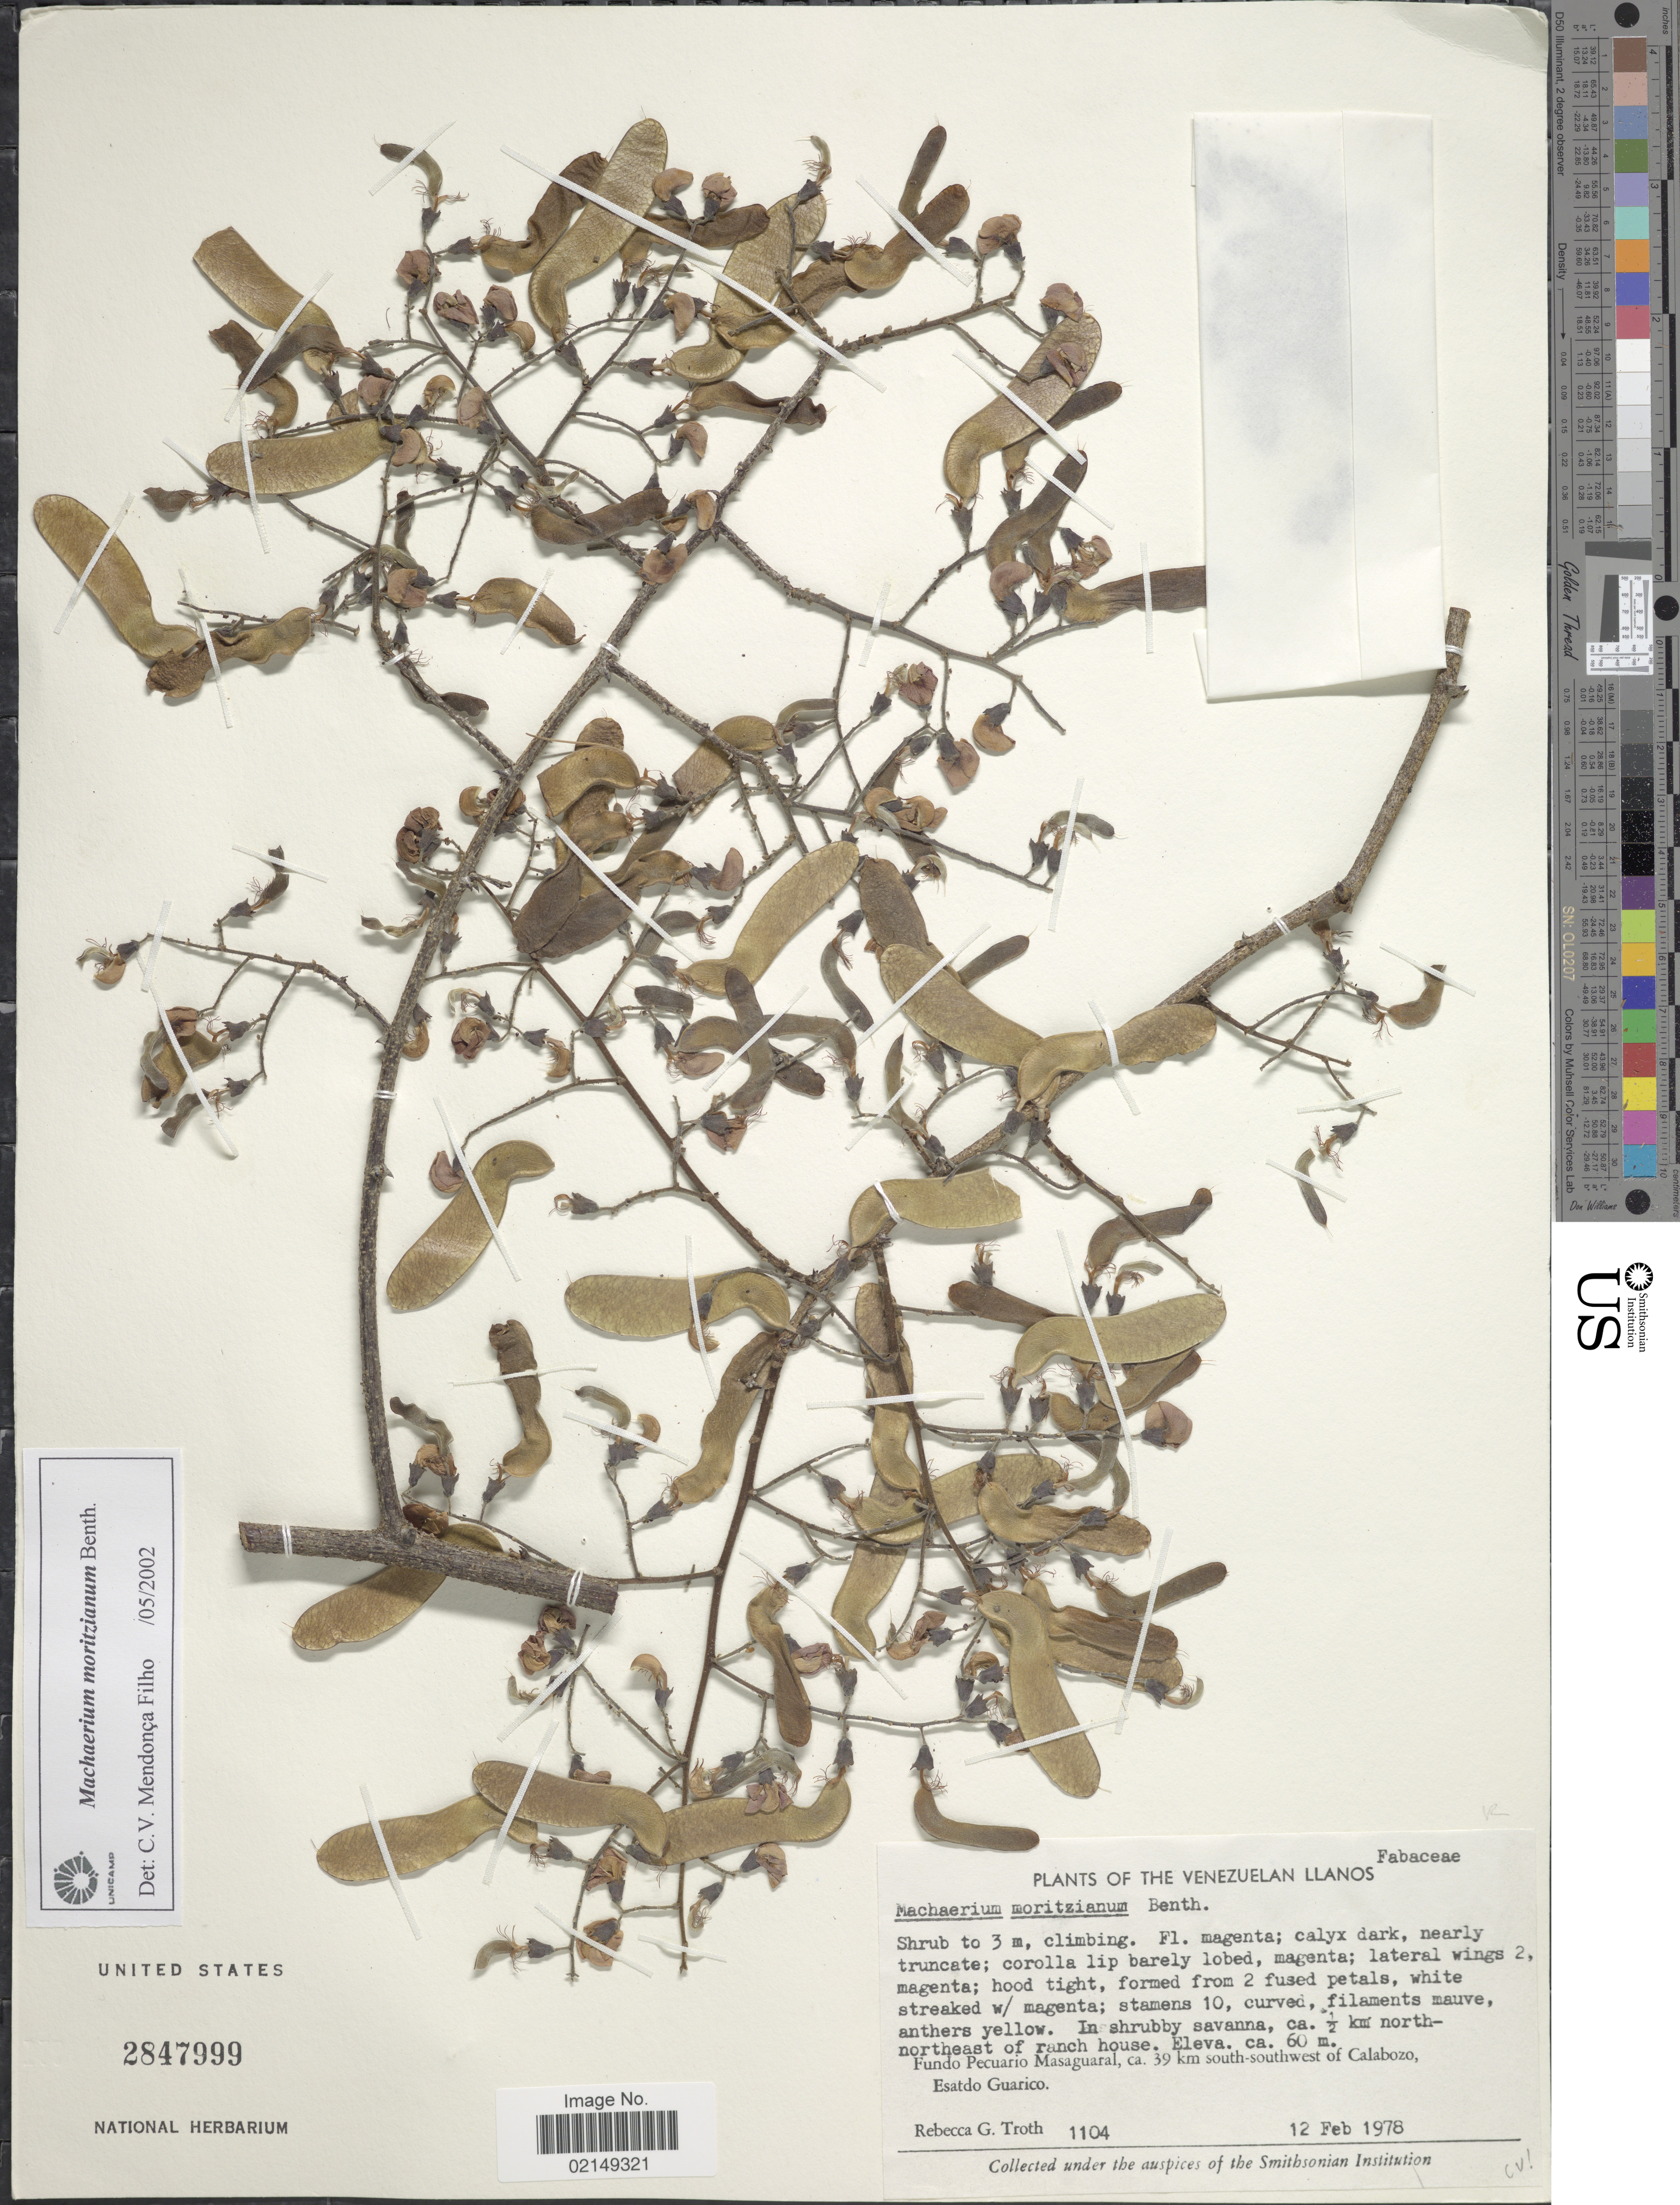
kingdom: Plantae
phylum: Tracheophyta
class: Magnoliopsida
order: Fabales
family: Fabaceae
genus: Machaerium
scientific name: Machaerium moritzianum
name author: Benth.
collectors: R. Troth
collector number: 1104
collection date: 1978-02-12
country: Venezuela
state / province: Guárico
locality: Ca. 1/2 km north-northeast of ranch house. Fundo Pecuario Masaguaral, ca. 39 km south-southwest of Calabozo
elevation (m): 60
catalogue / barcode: US 2847999